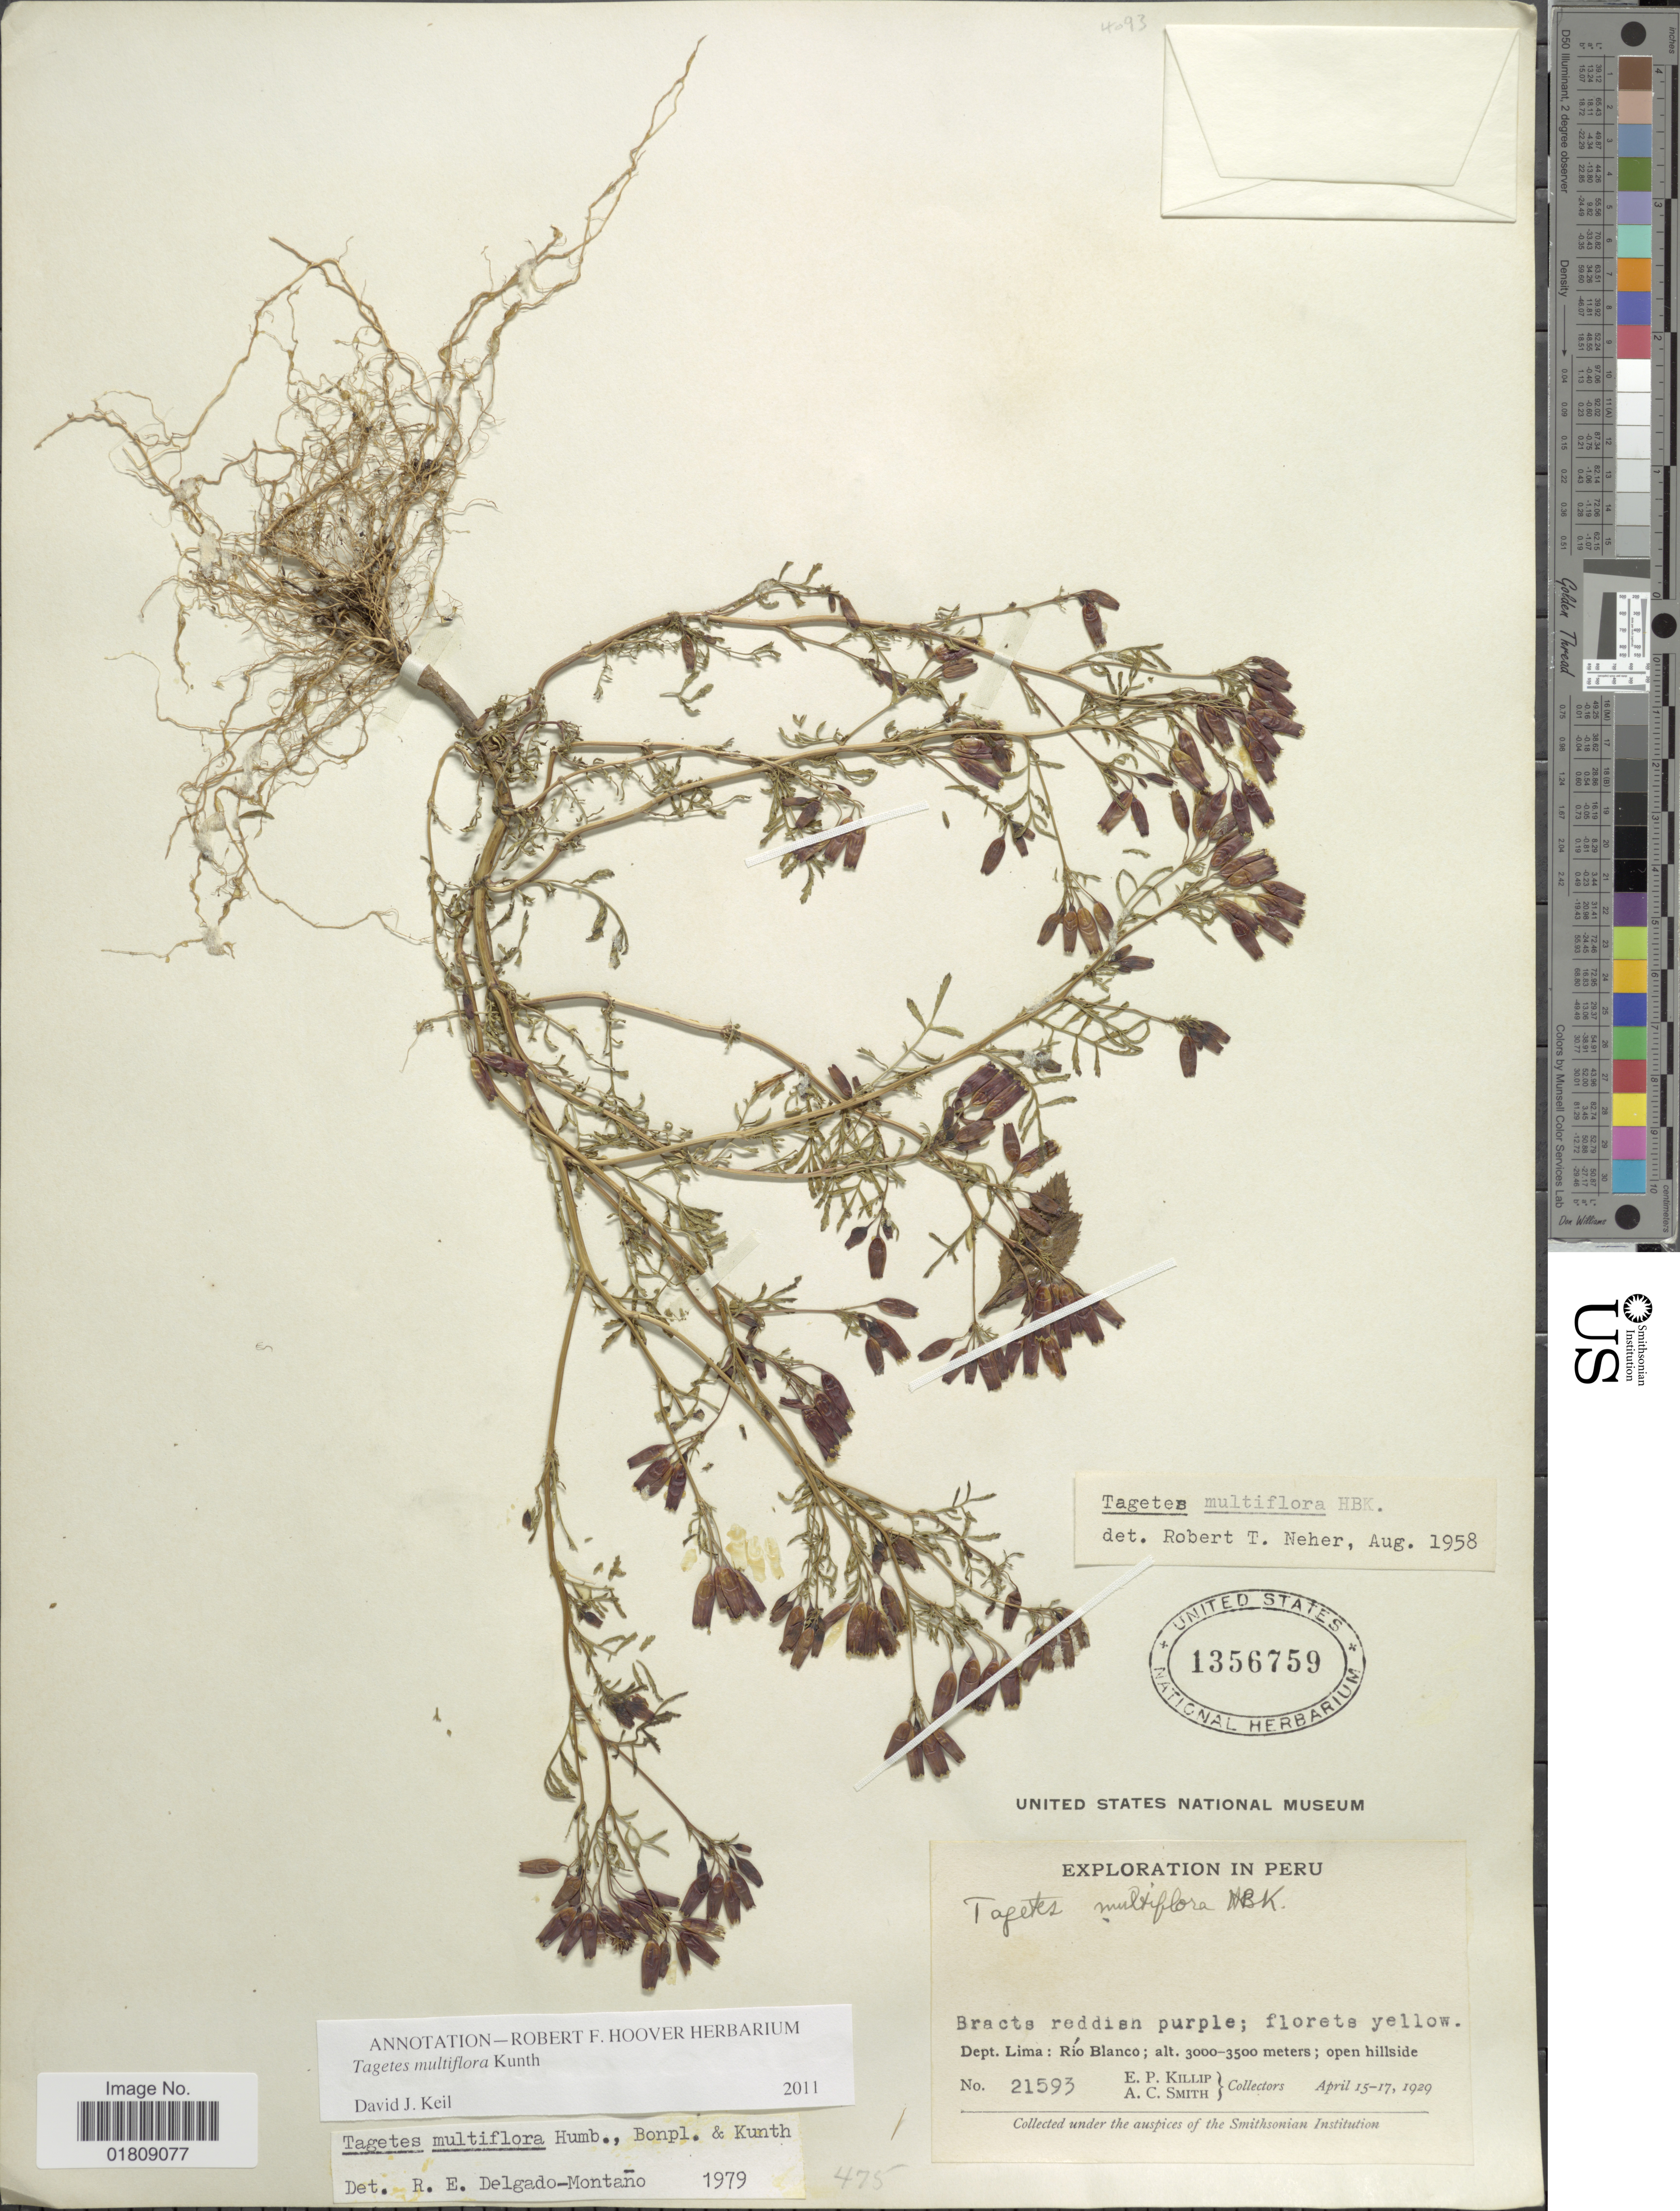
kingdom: Plantae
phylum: Tracheophyta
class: Magnoliopsida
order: Asterales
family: Asteraceae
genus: Tagetes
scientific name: Tagetes multiflora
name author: Kunth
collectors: E. P. Killip & A. C. Smith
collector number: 21593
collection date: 1929-04-15/1929-04-17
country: Peru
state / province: Lima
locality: Rio Blanco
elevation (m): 3000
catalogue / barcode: US 1356759